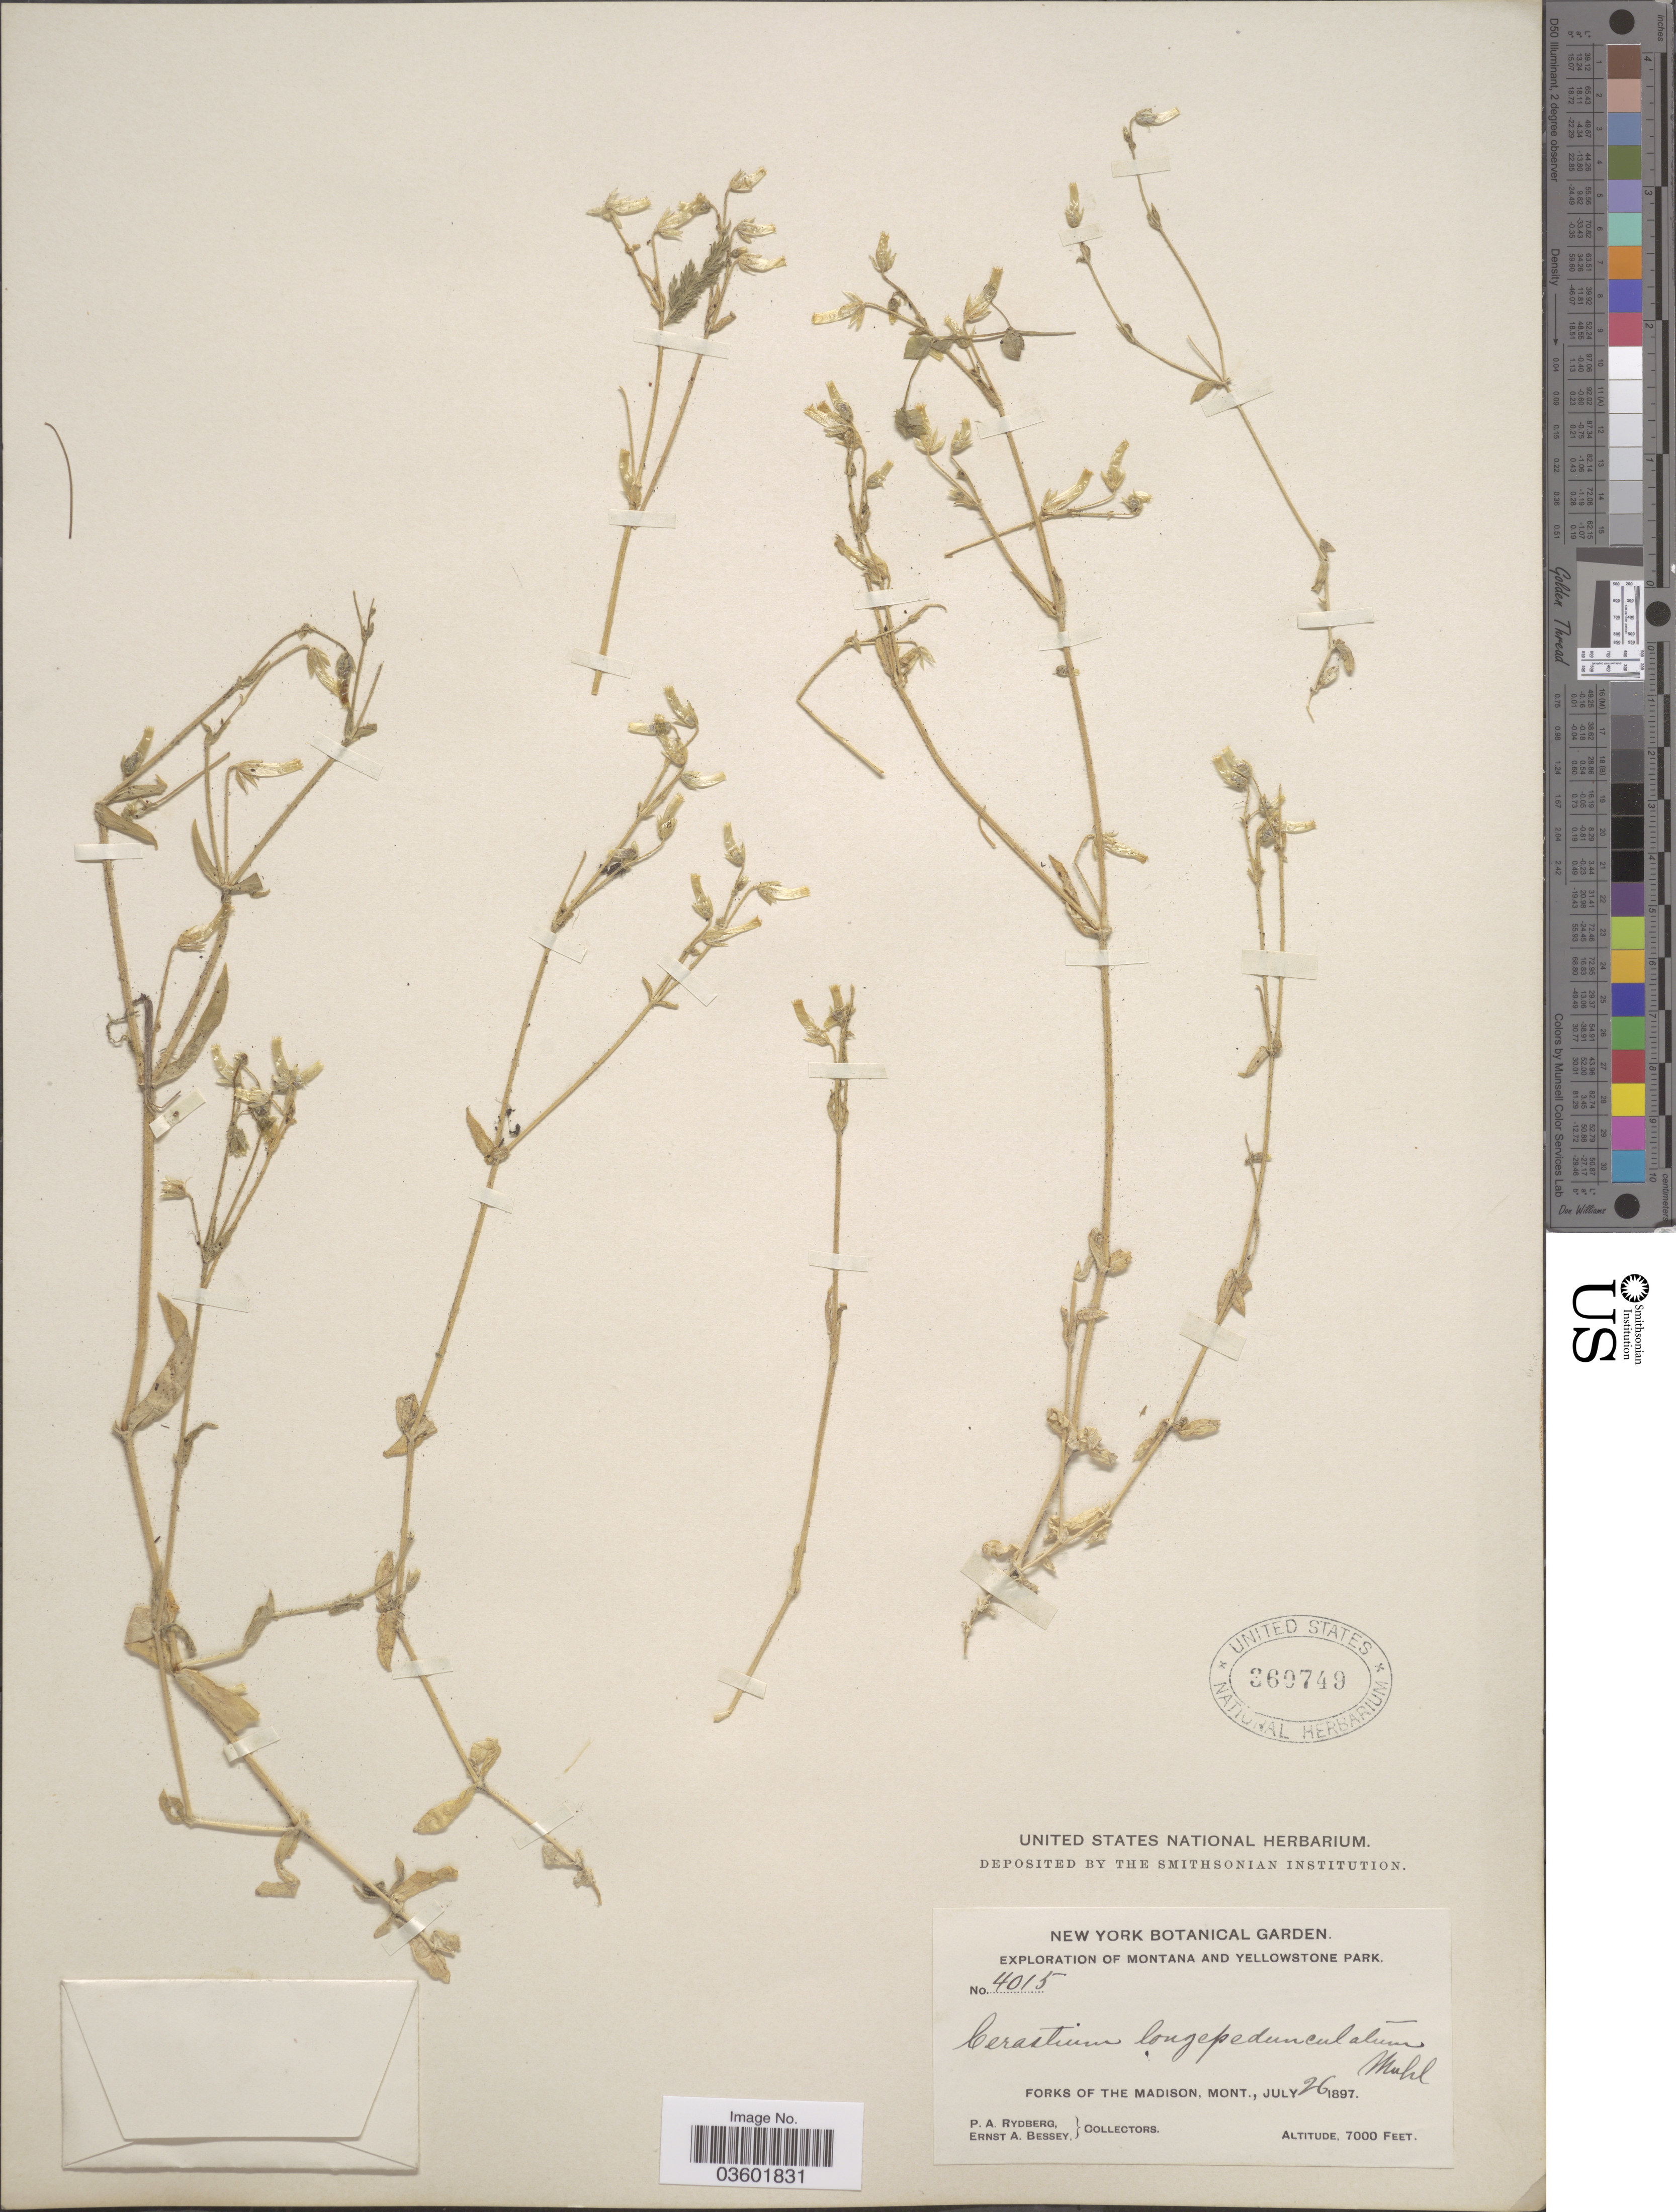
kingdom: Plantae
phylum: Tracheophyta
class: Magnoliopsida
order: Caryophyllales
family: Caryophyllaceae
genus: Cerastium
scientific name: Cerastium longipedunculatum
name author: Muhl.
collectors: P. A. Rydberg & E. A. Bessey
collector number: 4018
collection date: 1897-07-26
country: United States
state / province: Montana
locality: Yellowstone Park. Forks of the Madison.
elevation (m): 2134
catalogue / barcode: US 360749